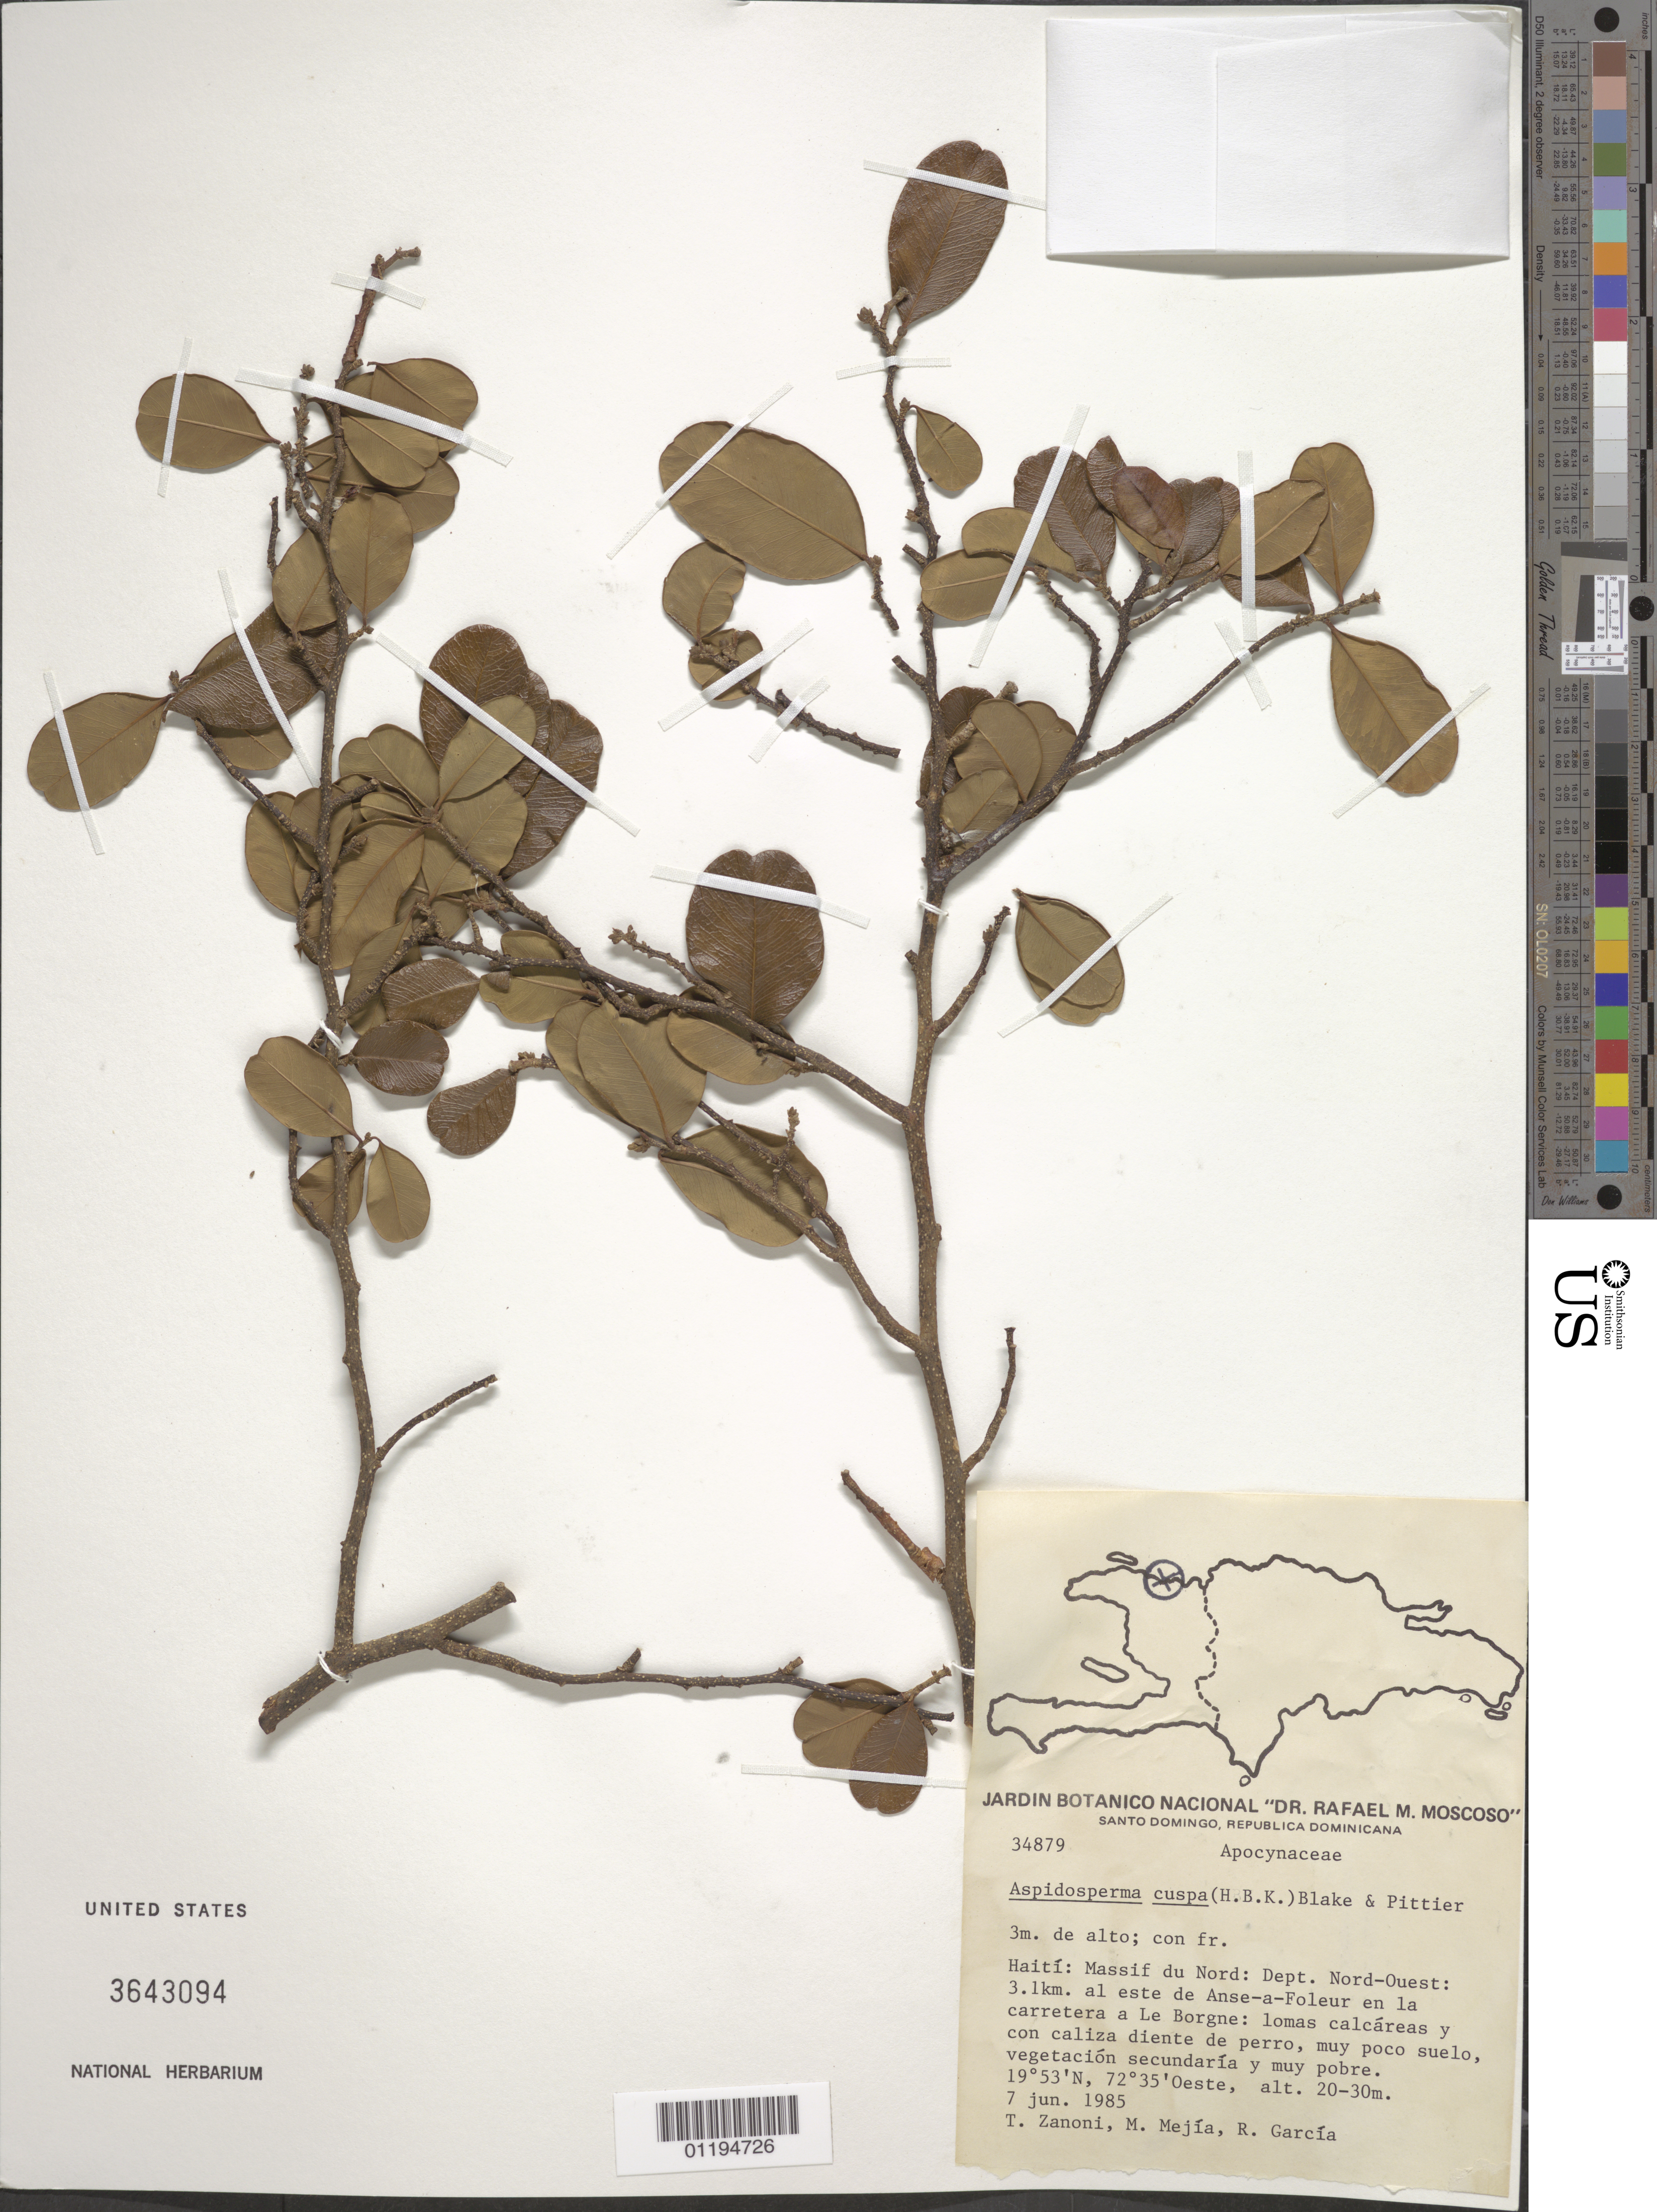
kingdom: Plantae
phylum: Tracheophyta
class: Magnoliopsida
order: Gentianales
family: Apocynaceae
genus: Aspidosperma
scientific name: Aspidosperma cuspa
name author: (Kunth) S.F. Blake ex Pittier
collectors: T. A. Zanoni, M. Mejia & R. Garcia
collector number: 34879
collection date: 1985-06-07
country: Haiti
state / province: Massif de Nord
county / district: Nord-Ouest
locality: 3.1km E of Anse-a-Foleur on the rd. to Le Borgne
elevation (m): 20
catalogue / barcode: US 3643094